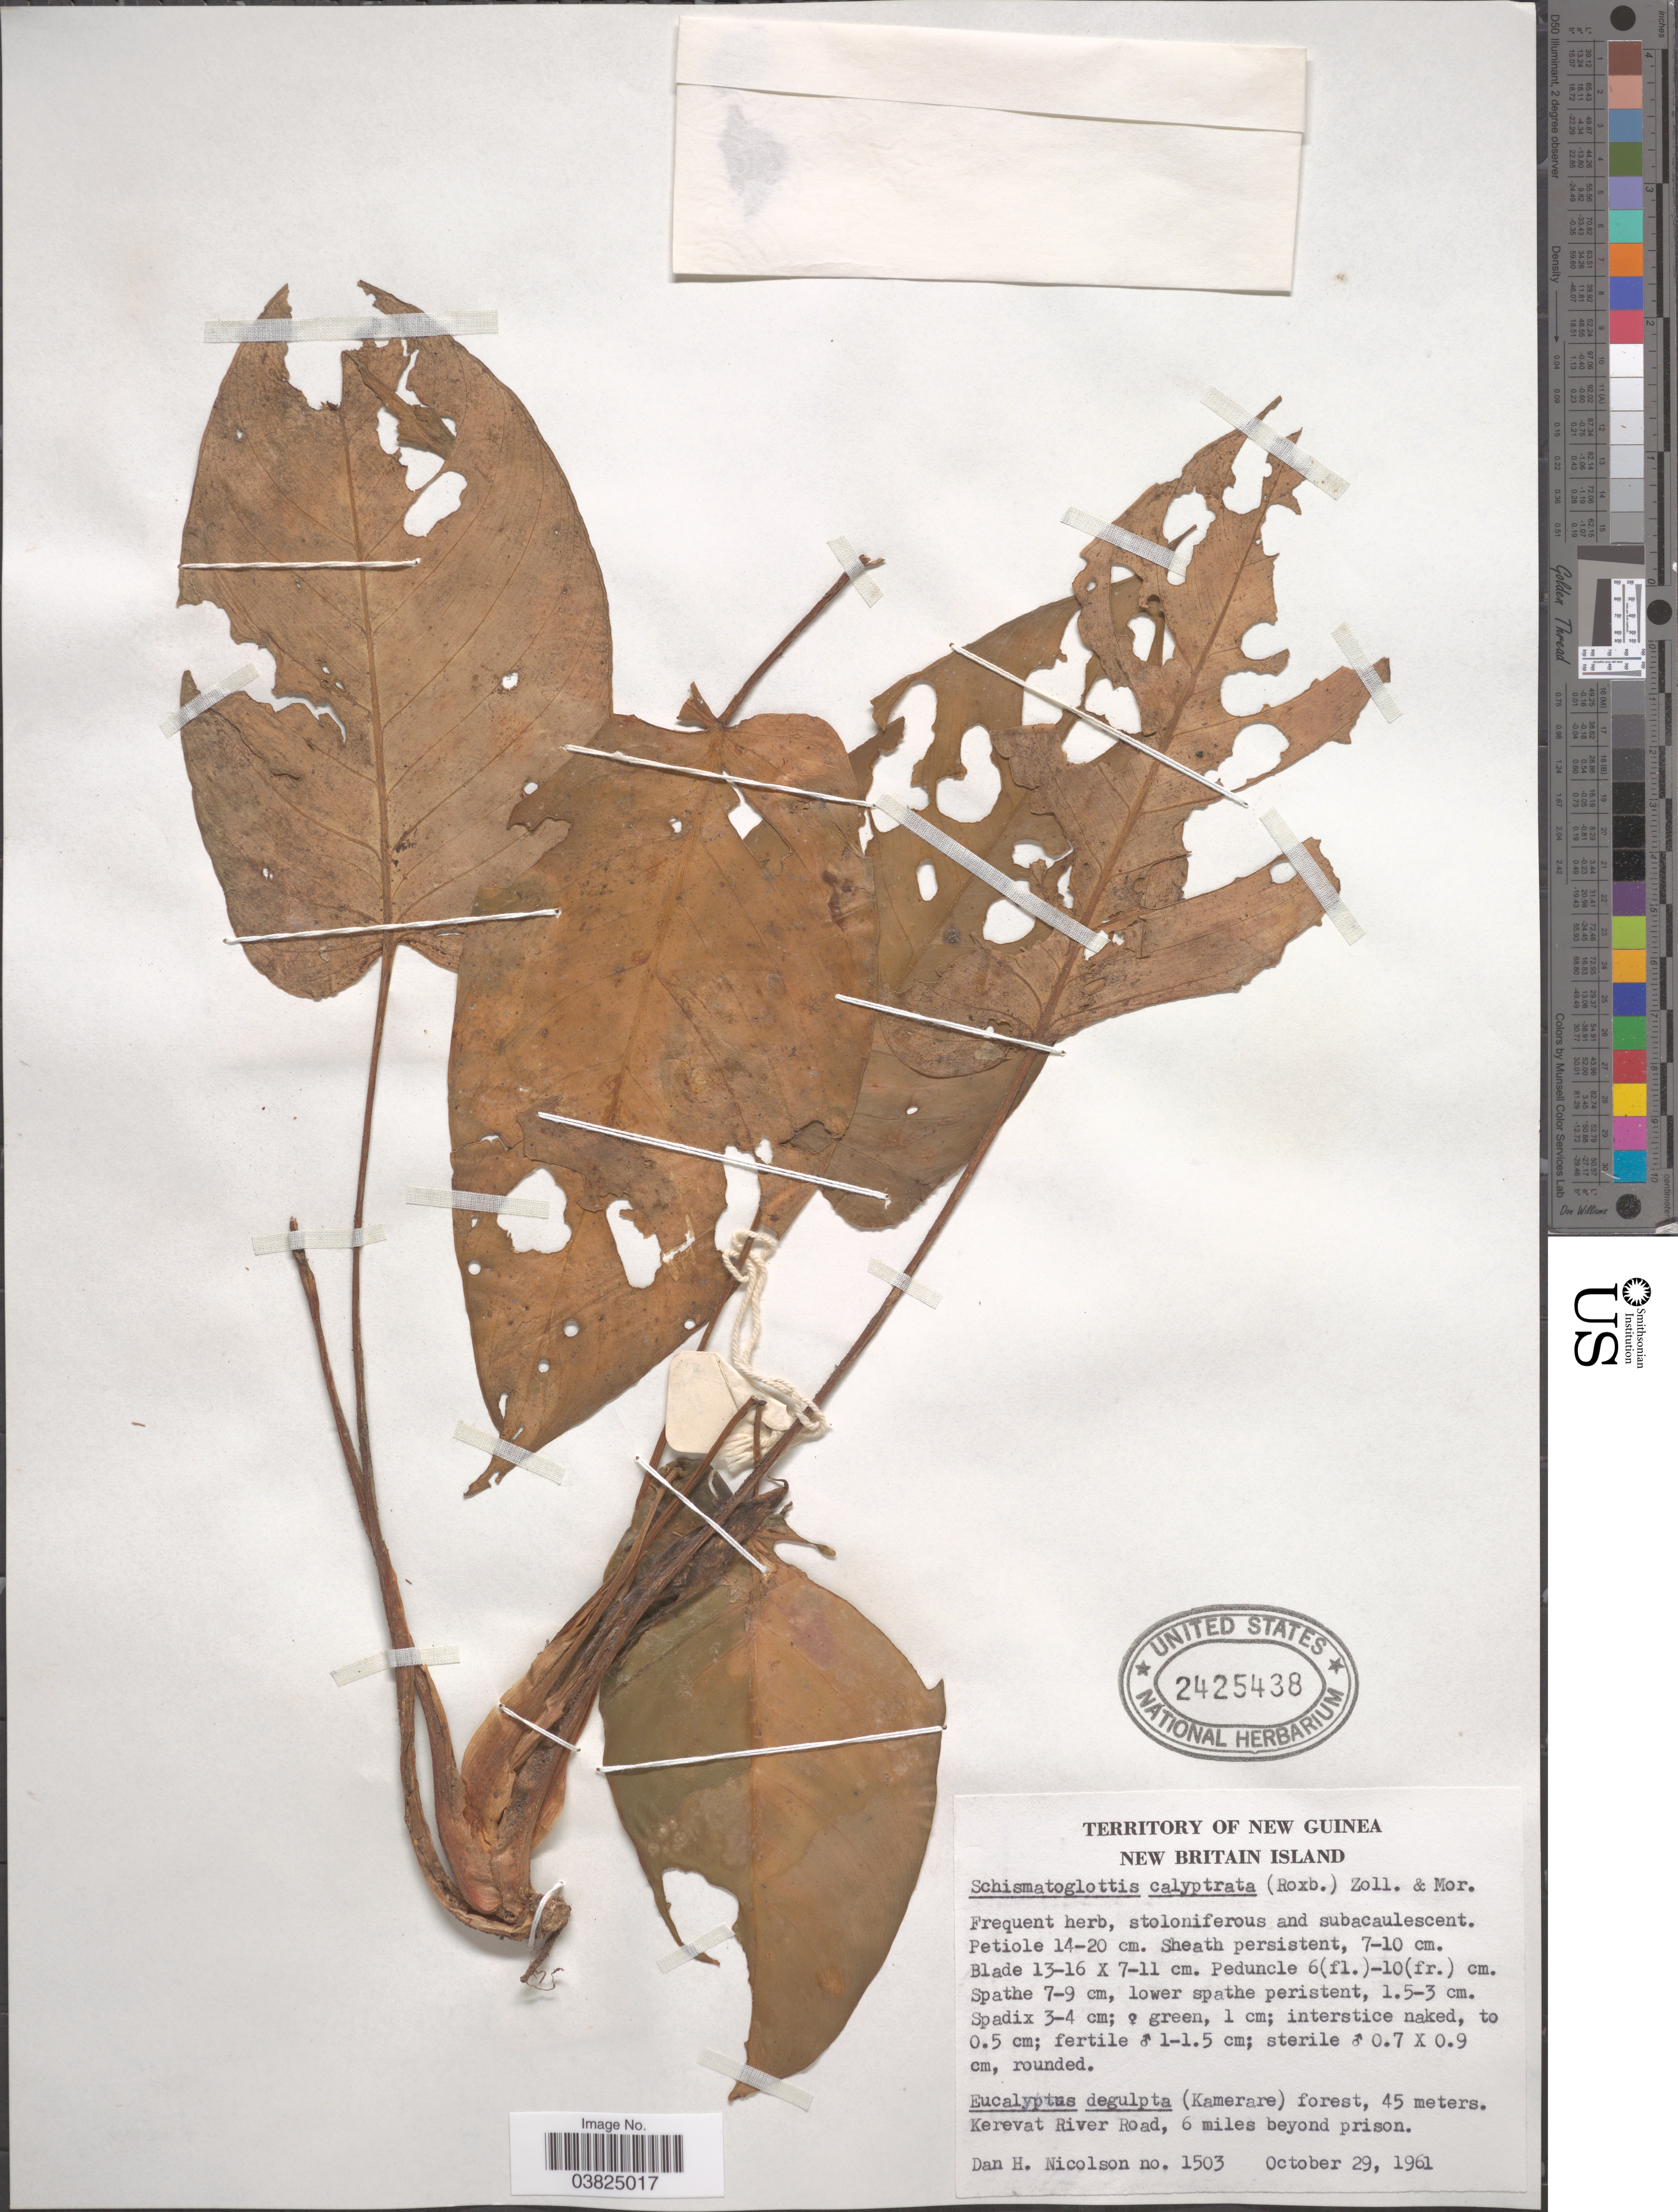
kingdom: Plantae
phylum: Tracheophyta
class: Liliopsida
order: Alismatales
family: Araceae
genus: Schismatoglottis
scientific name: Schismatoglottis calyptrata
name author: Zoll. & Moritzi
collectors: D. H. Nicolson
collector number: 1503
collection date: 1961-10-29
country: Papua New Guinea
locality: Territory of New Guinea. New Britain Island. Keravat River Road, 6 miles beyond prison.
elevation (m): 45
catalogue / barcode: US 2425438